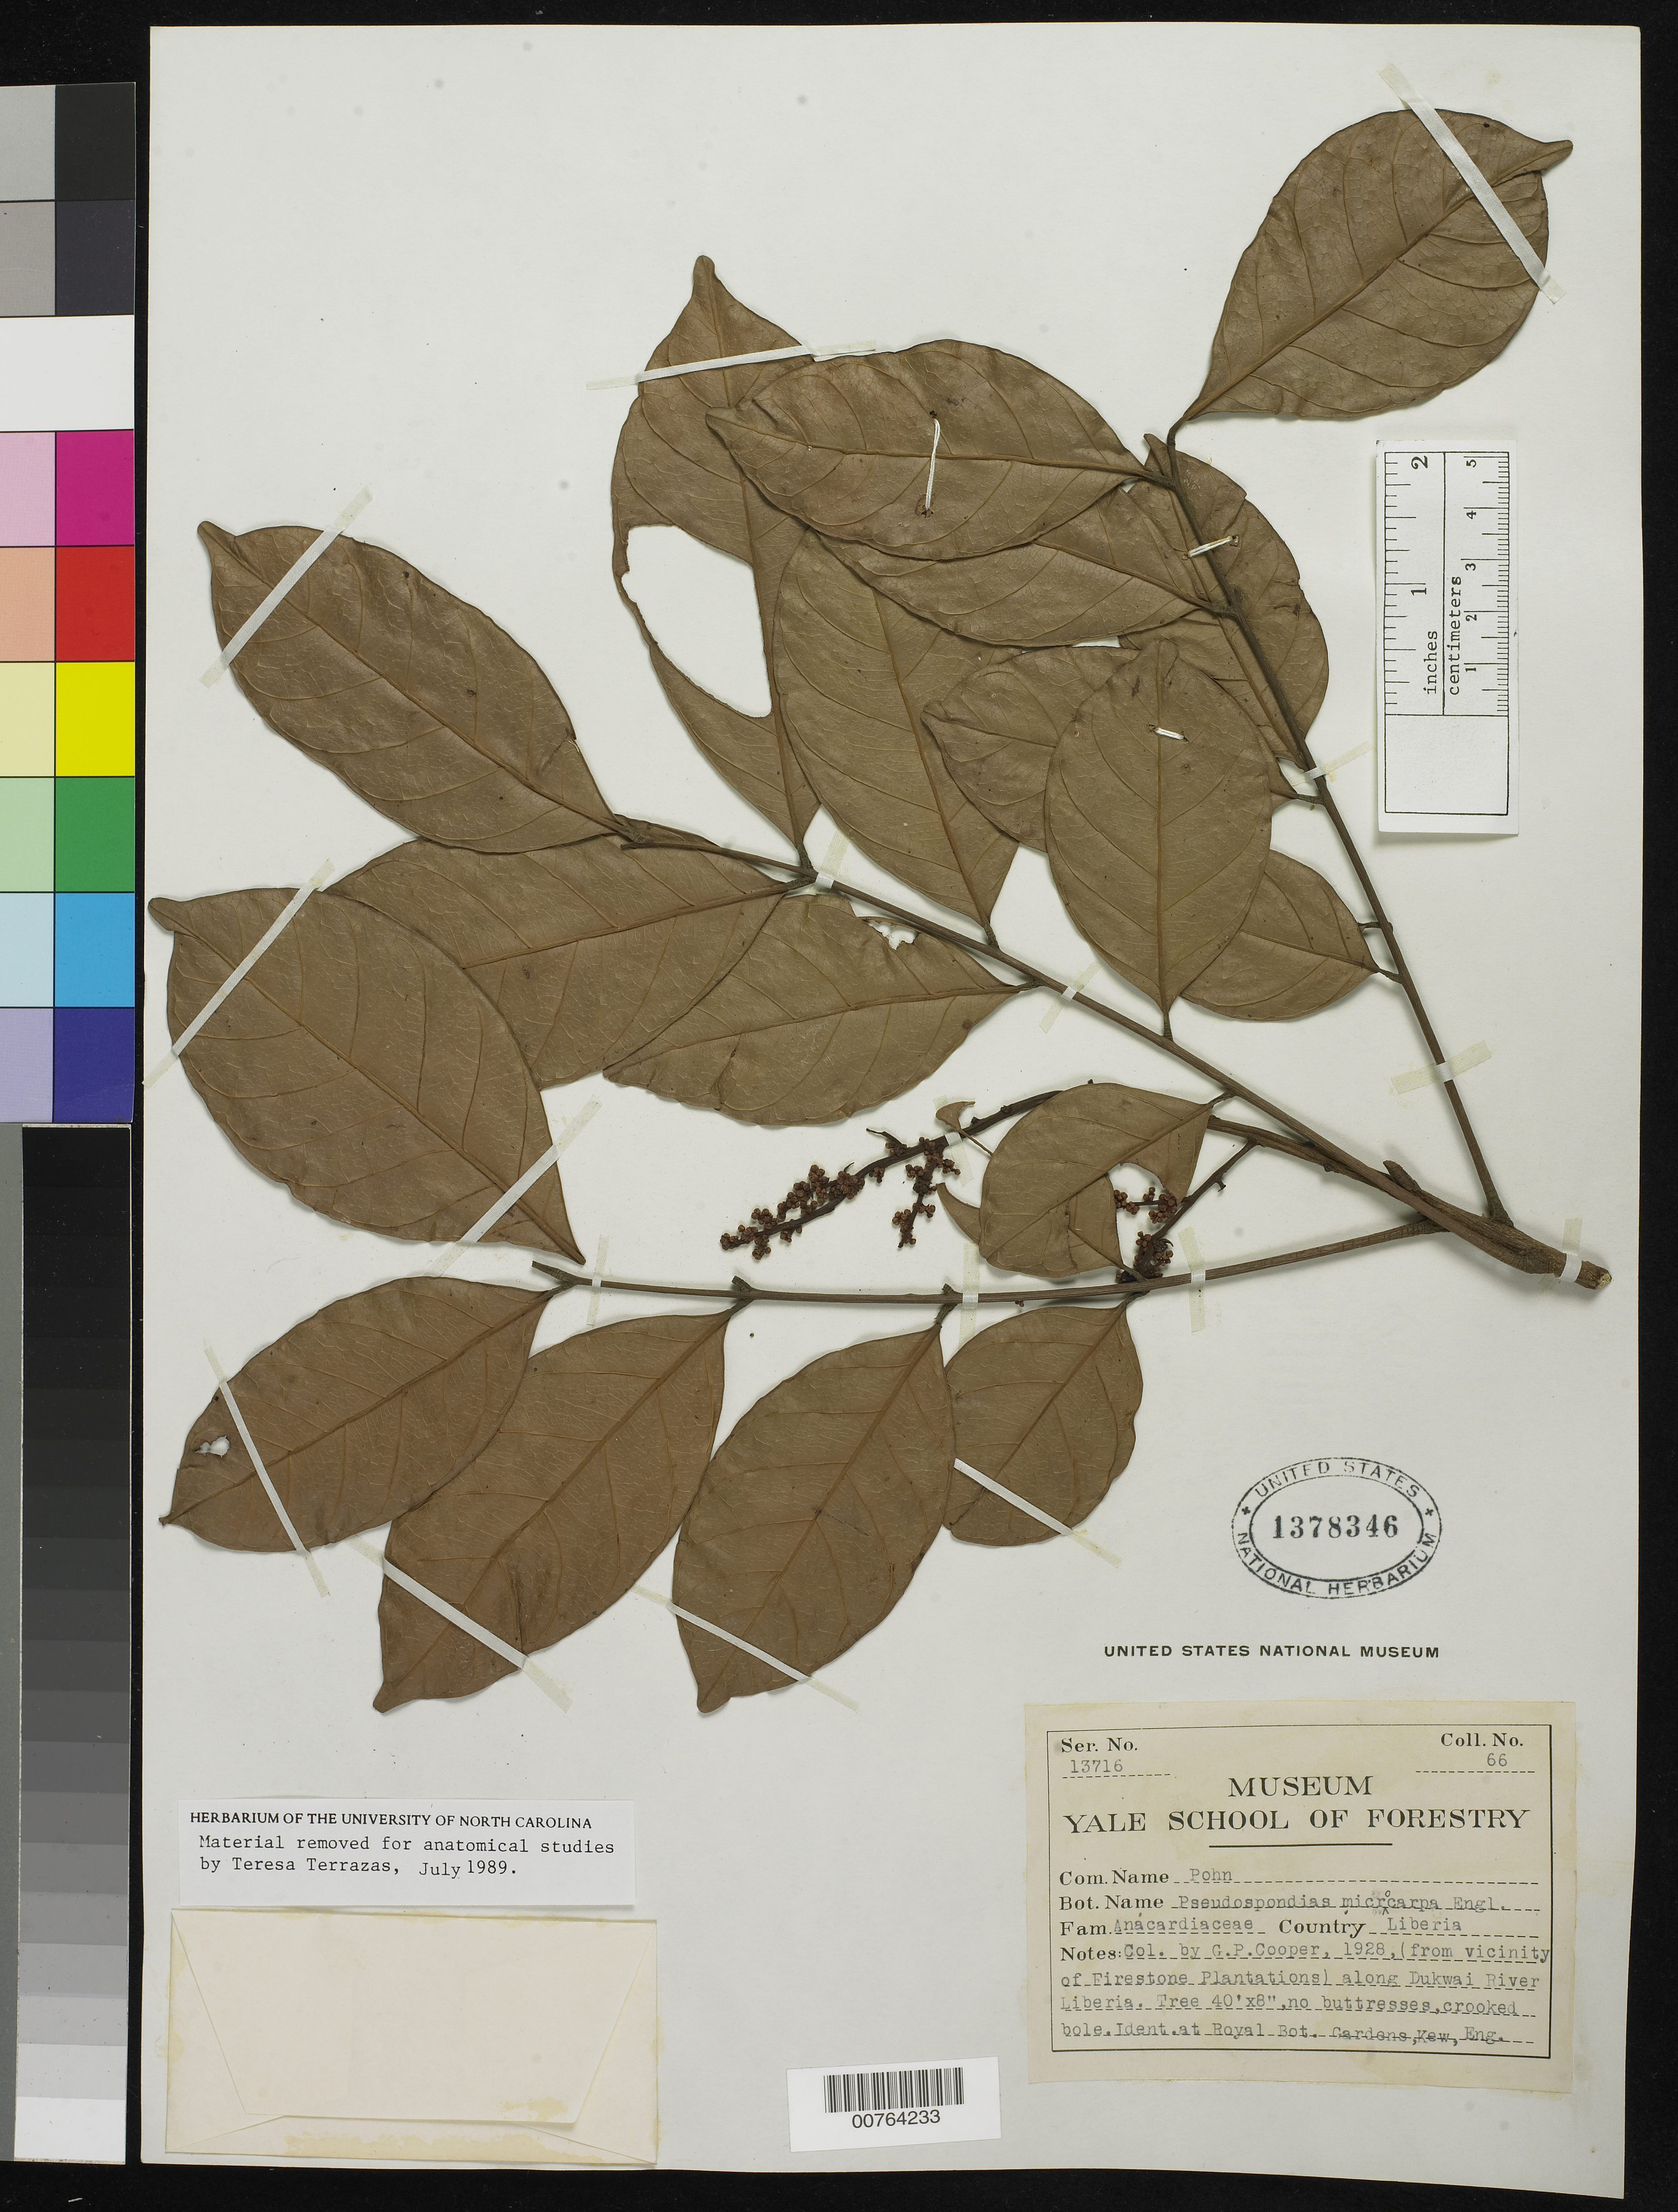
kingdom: Plantae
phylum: Tracheophyta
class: Magnoliopsida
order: Sapindales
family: Anacardiaceae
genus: Pseudospondias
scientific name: Pseudospondias microcarpa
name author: (A. Rich.) Engl.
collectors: G. Cooper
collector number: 66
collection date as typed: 1928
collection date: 1928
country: Liberia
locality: (near Firestone Plantations) along Dukwai River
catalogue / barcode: US 1378346